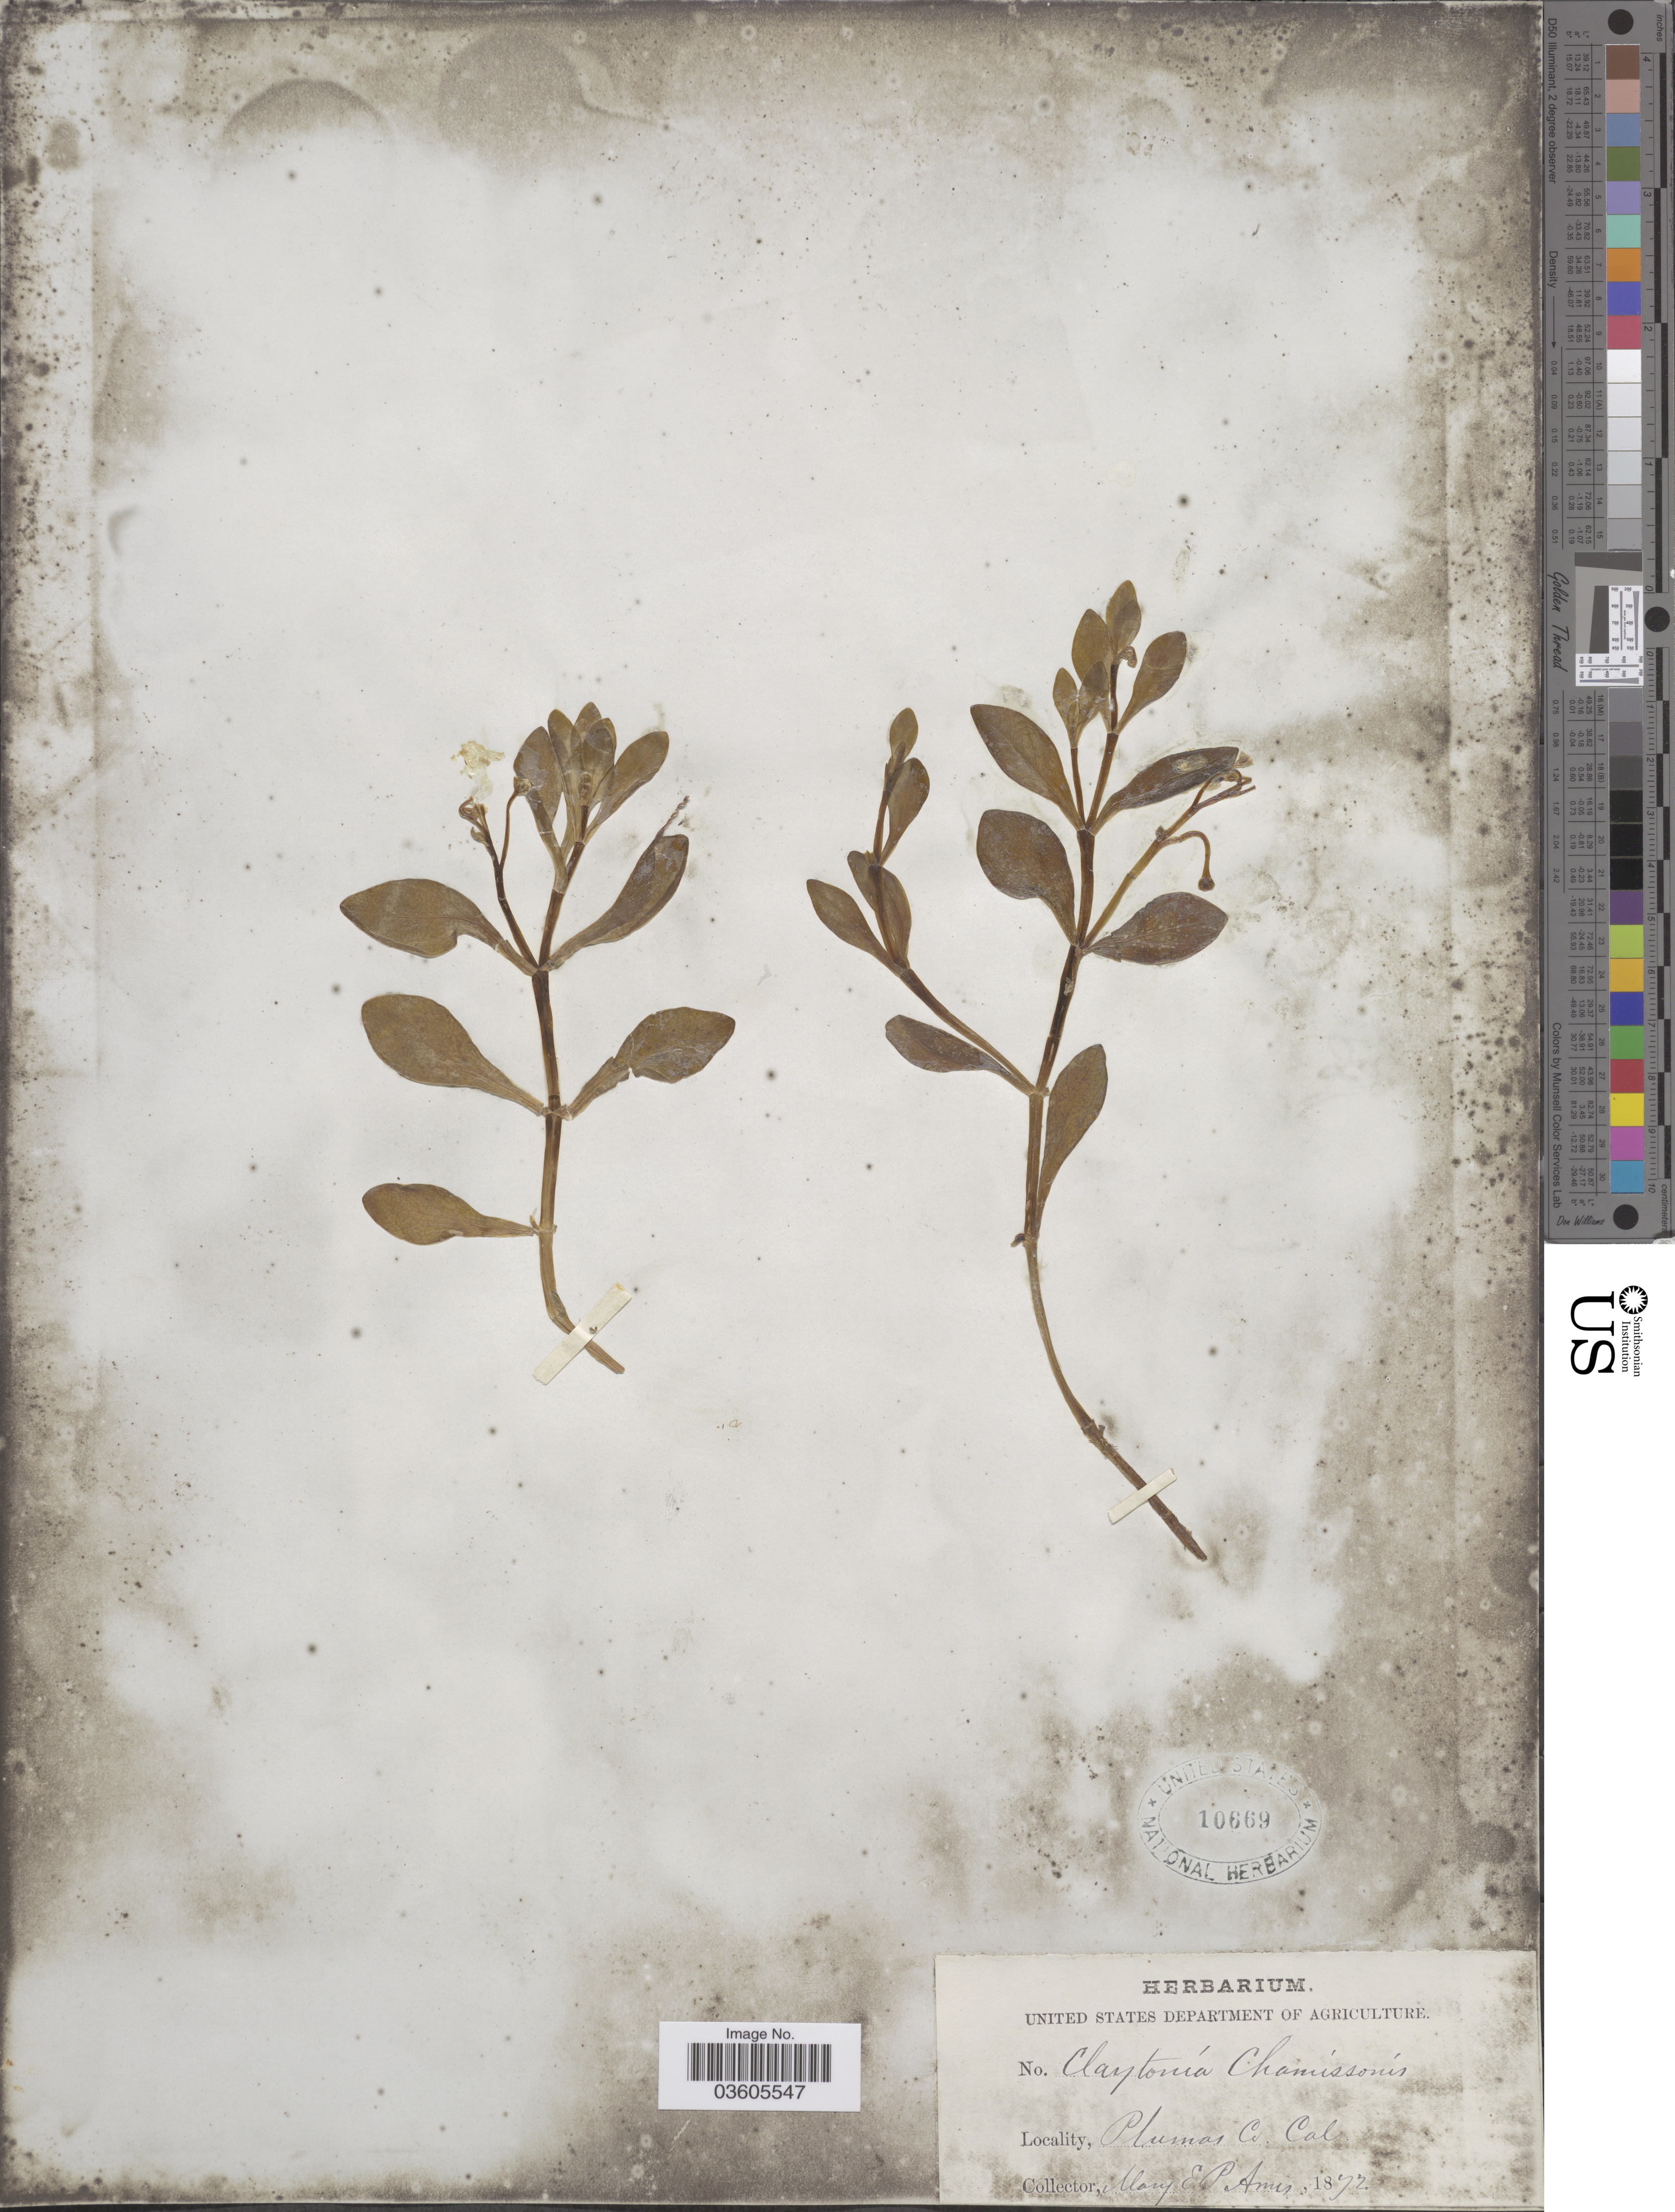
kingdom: Plantae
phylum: Tracheophyta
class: Magnoliopsida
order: Caryophyllales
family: Montiaceae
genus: Montia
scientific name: Montia chamissoi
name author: (Ledeb. ex Spreng.) Greene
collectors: M. E. P. Ames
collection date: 1872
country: United States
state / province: California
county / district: Plumas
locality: Plumas Co.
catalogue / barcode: US 10669